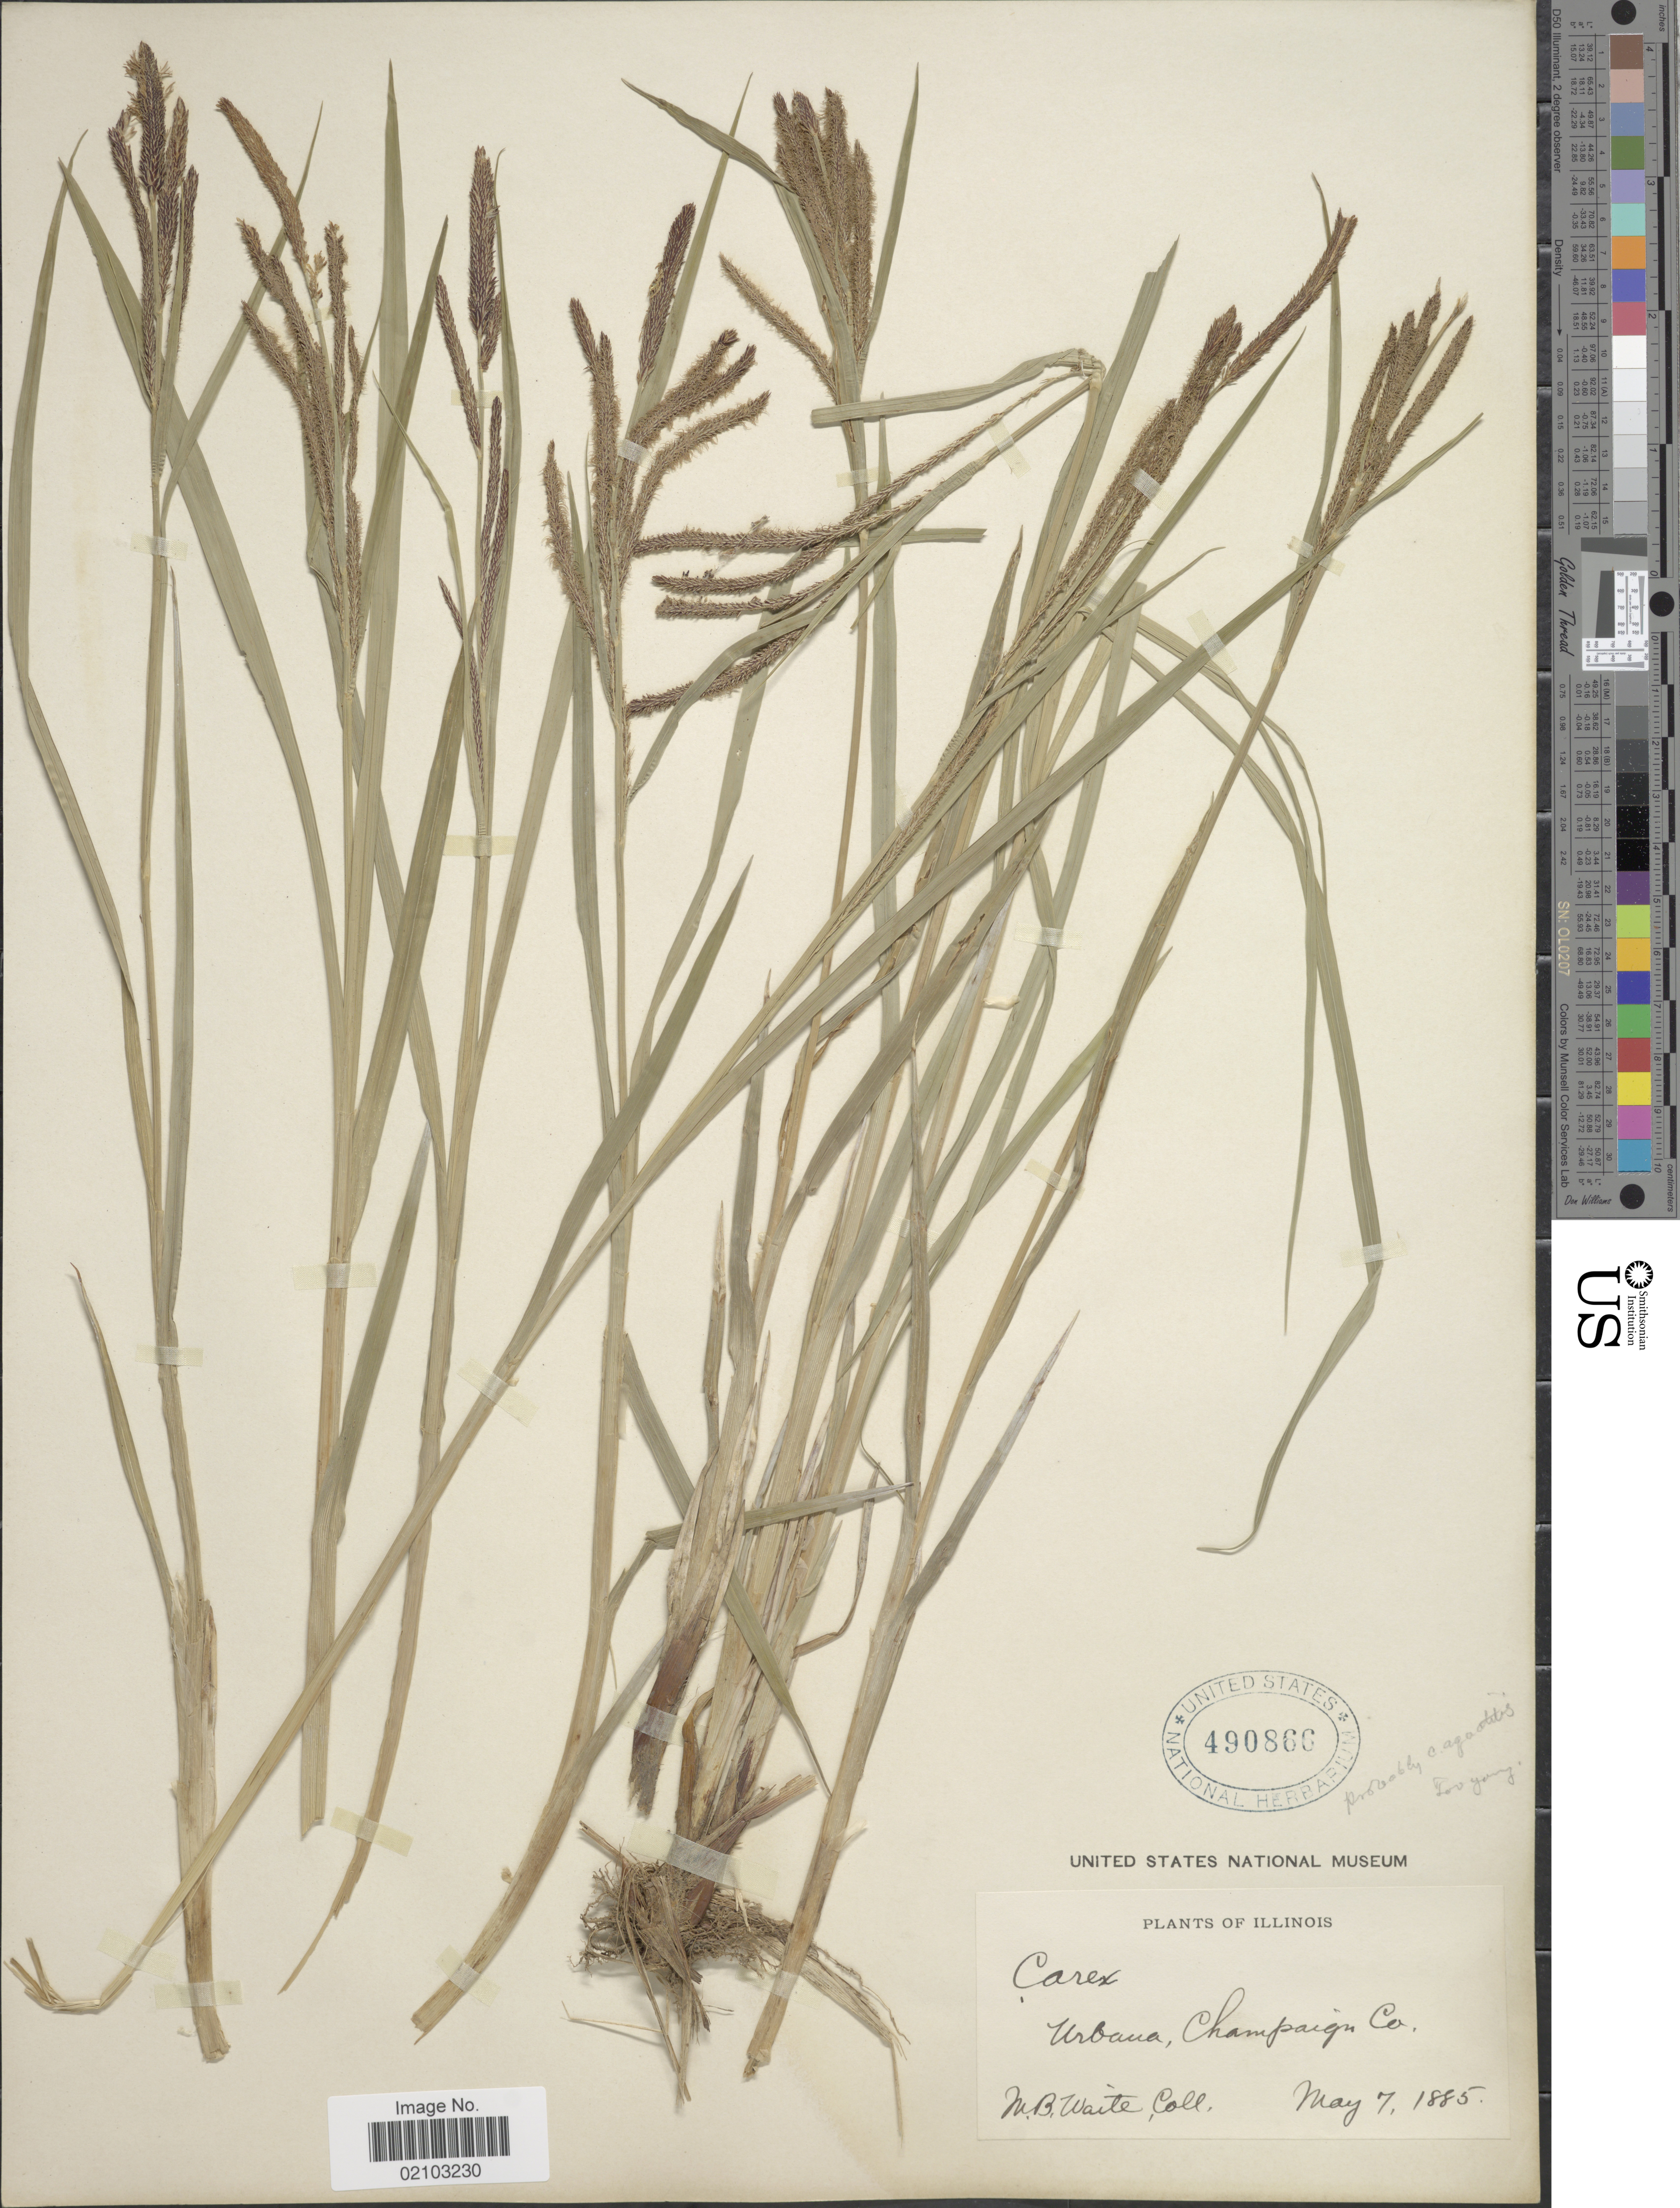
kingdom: Plantae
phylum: Tracheophyta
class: Liliopsida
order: Poales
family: Cyperaceae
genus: Carex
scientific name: Carex aquatilis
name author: Wahlenb.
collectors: M. B. Waite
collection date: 1885-05-07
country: United States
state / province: Illinois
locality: Urbana, Champaign Co.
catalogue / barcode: US 490866